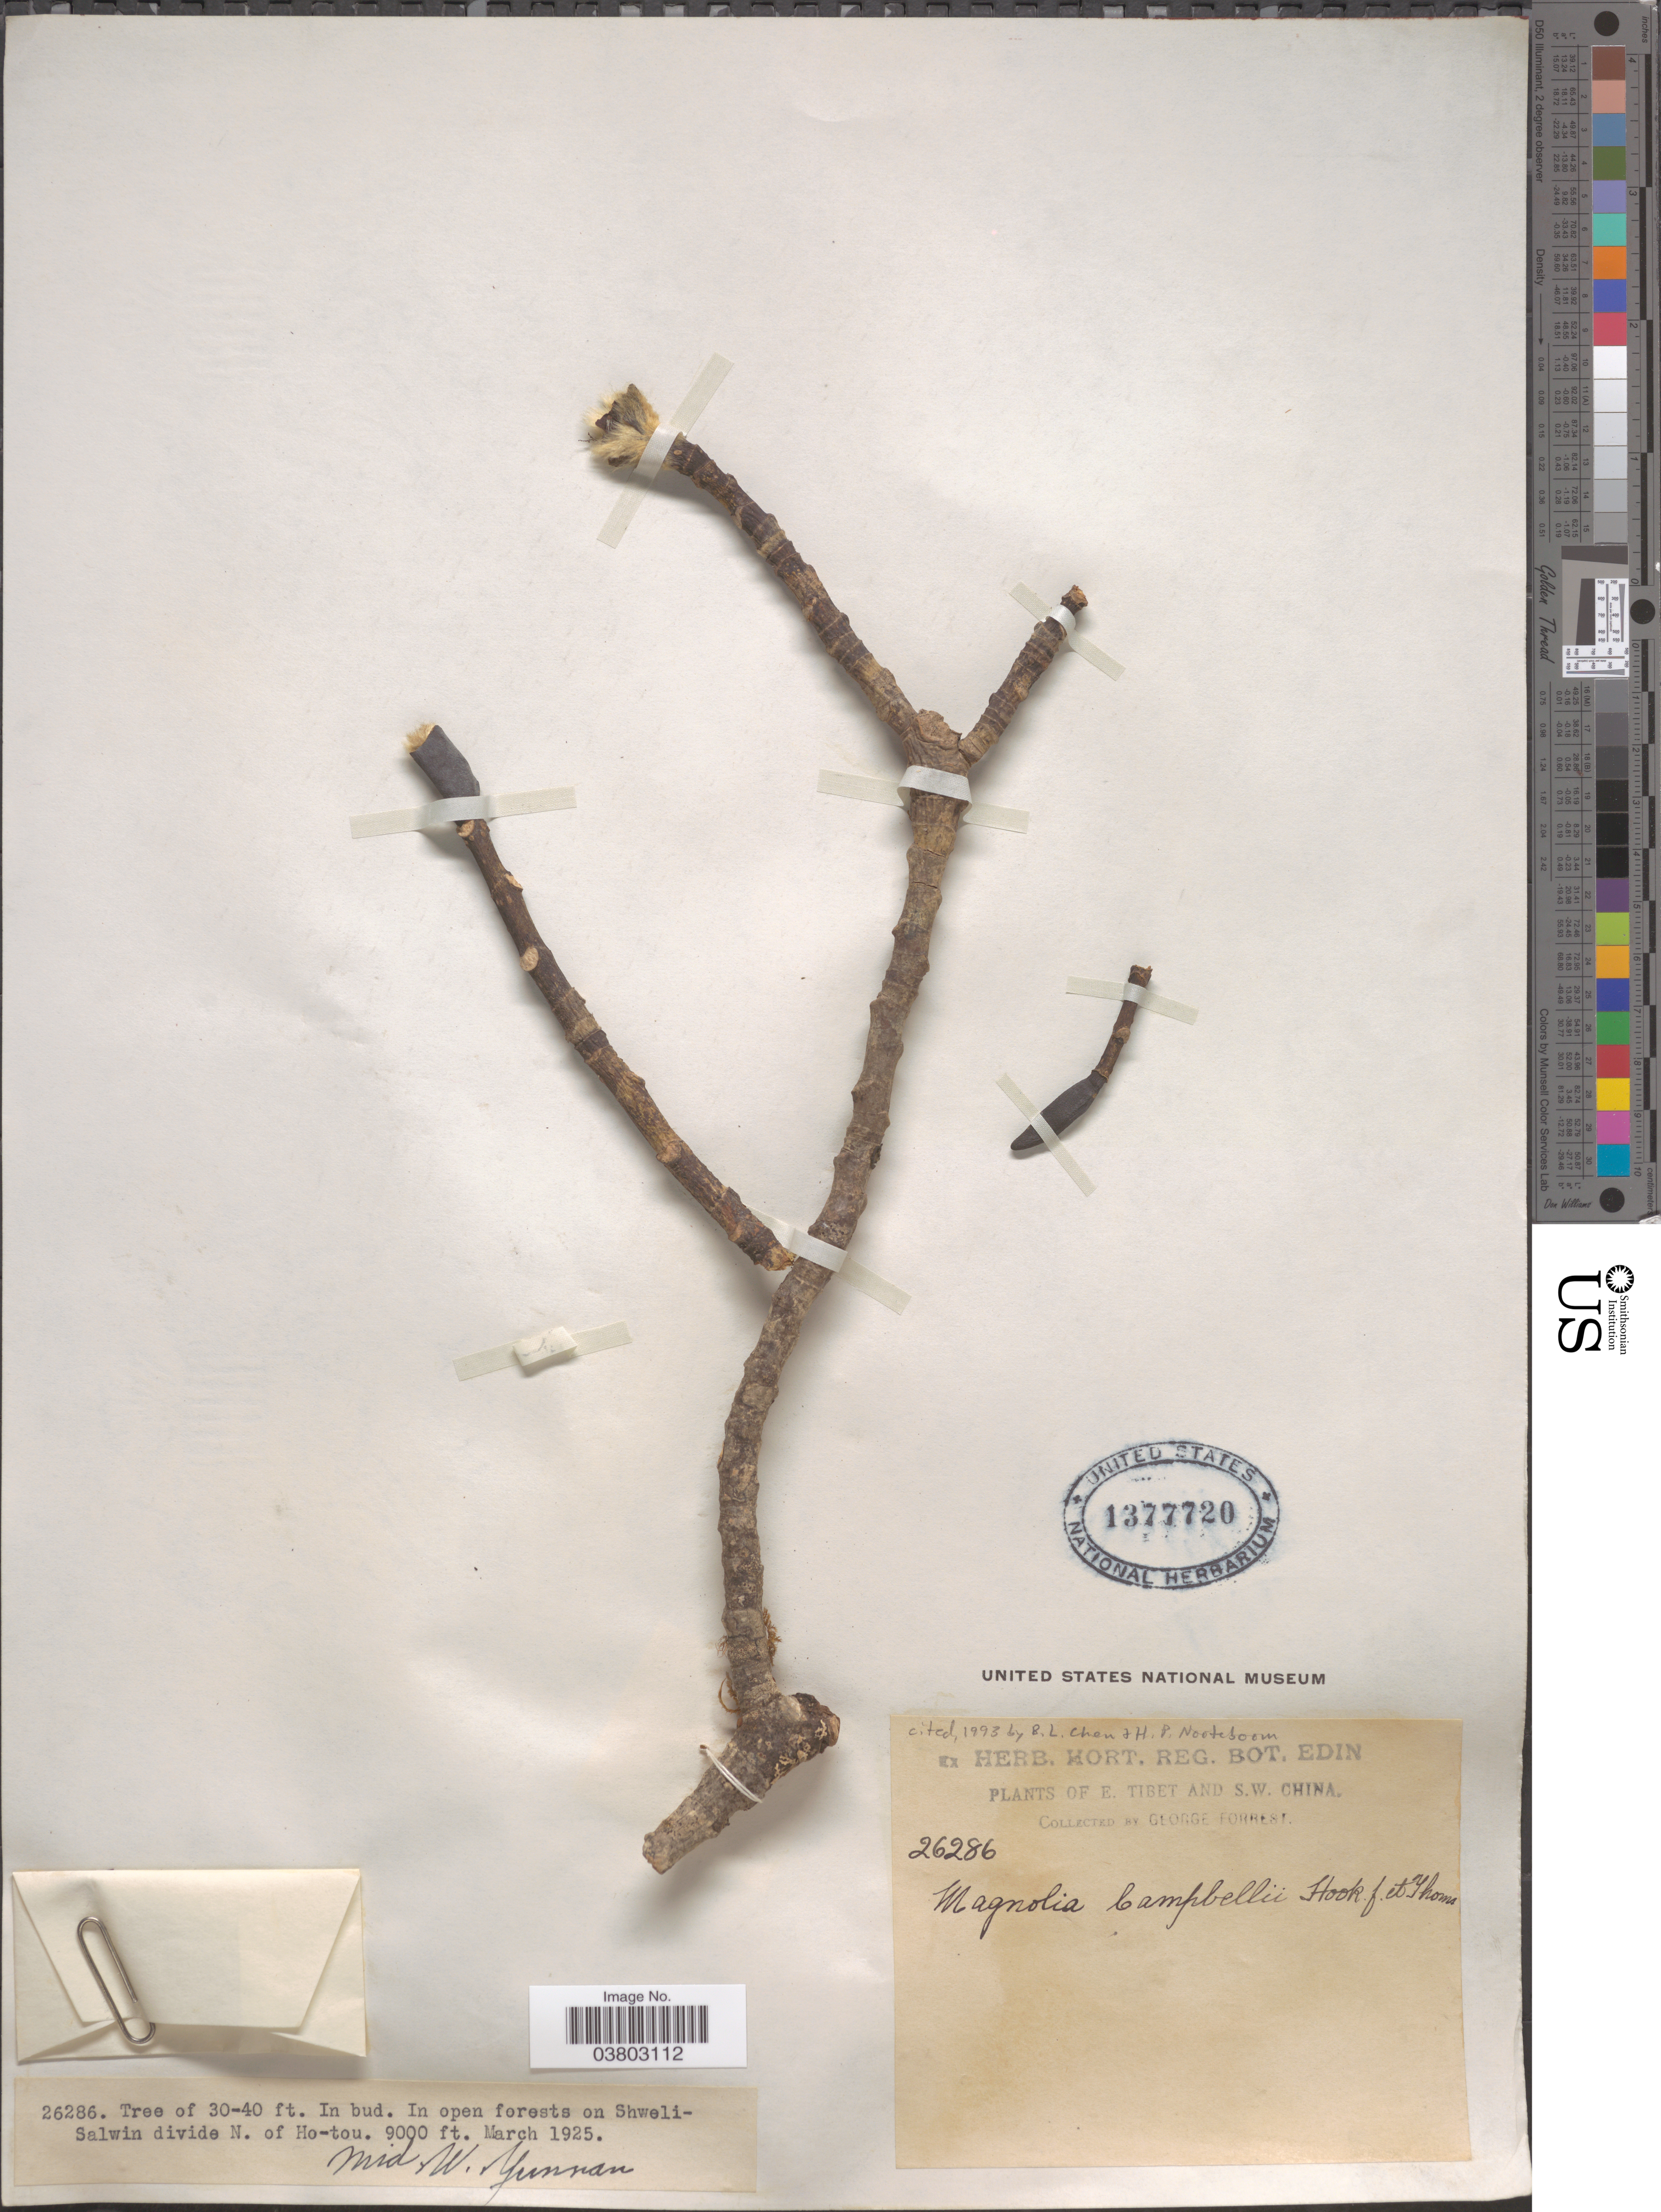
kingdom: Plantae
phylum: Tracheophyta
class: Magnoliopsida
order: Magnoliales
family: Magnoliaceae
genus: Magnolia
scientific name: Magnolia campbellii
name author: Hook. f. & Thomson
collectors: G. Forrest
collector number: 26286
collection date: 1925-03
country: China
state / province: Yunnan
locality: S.W. China. On Shweli-Salwin divide N. of Ho-tou. Mid. W. Yunnan.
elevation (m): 2743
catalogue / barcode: US 1377720